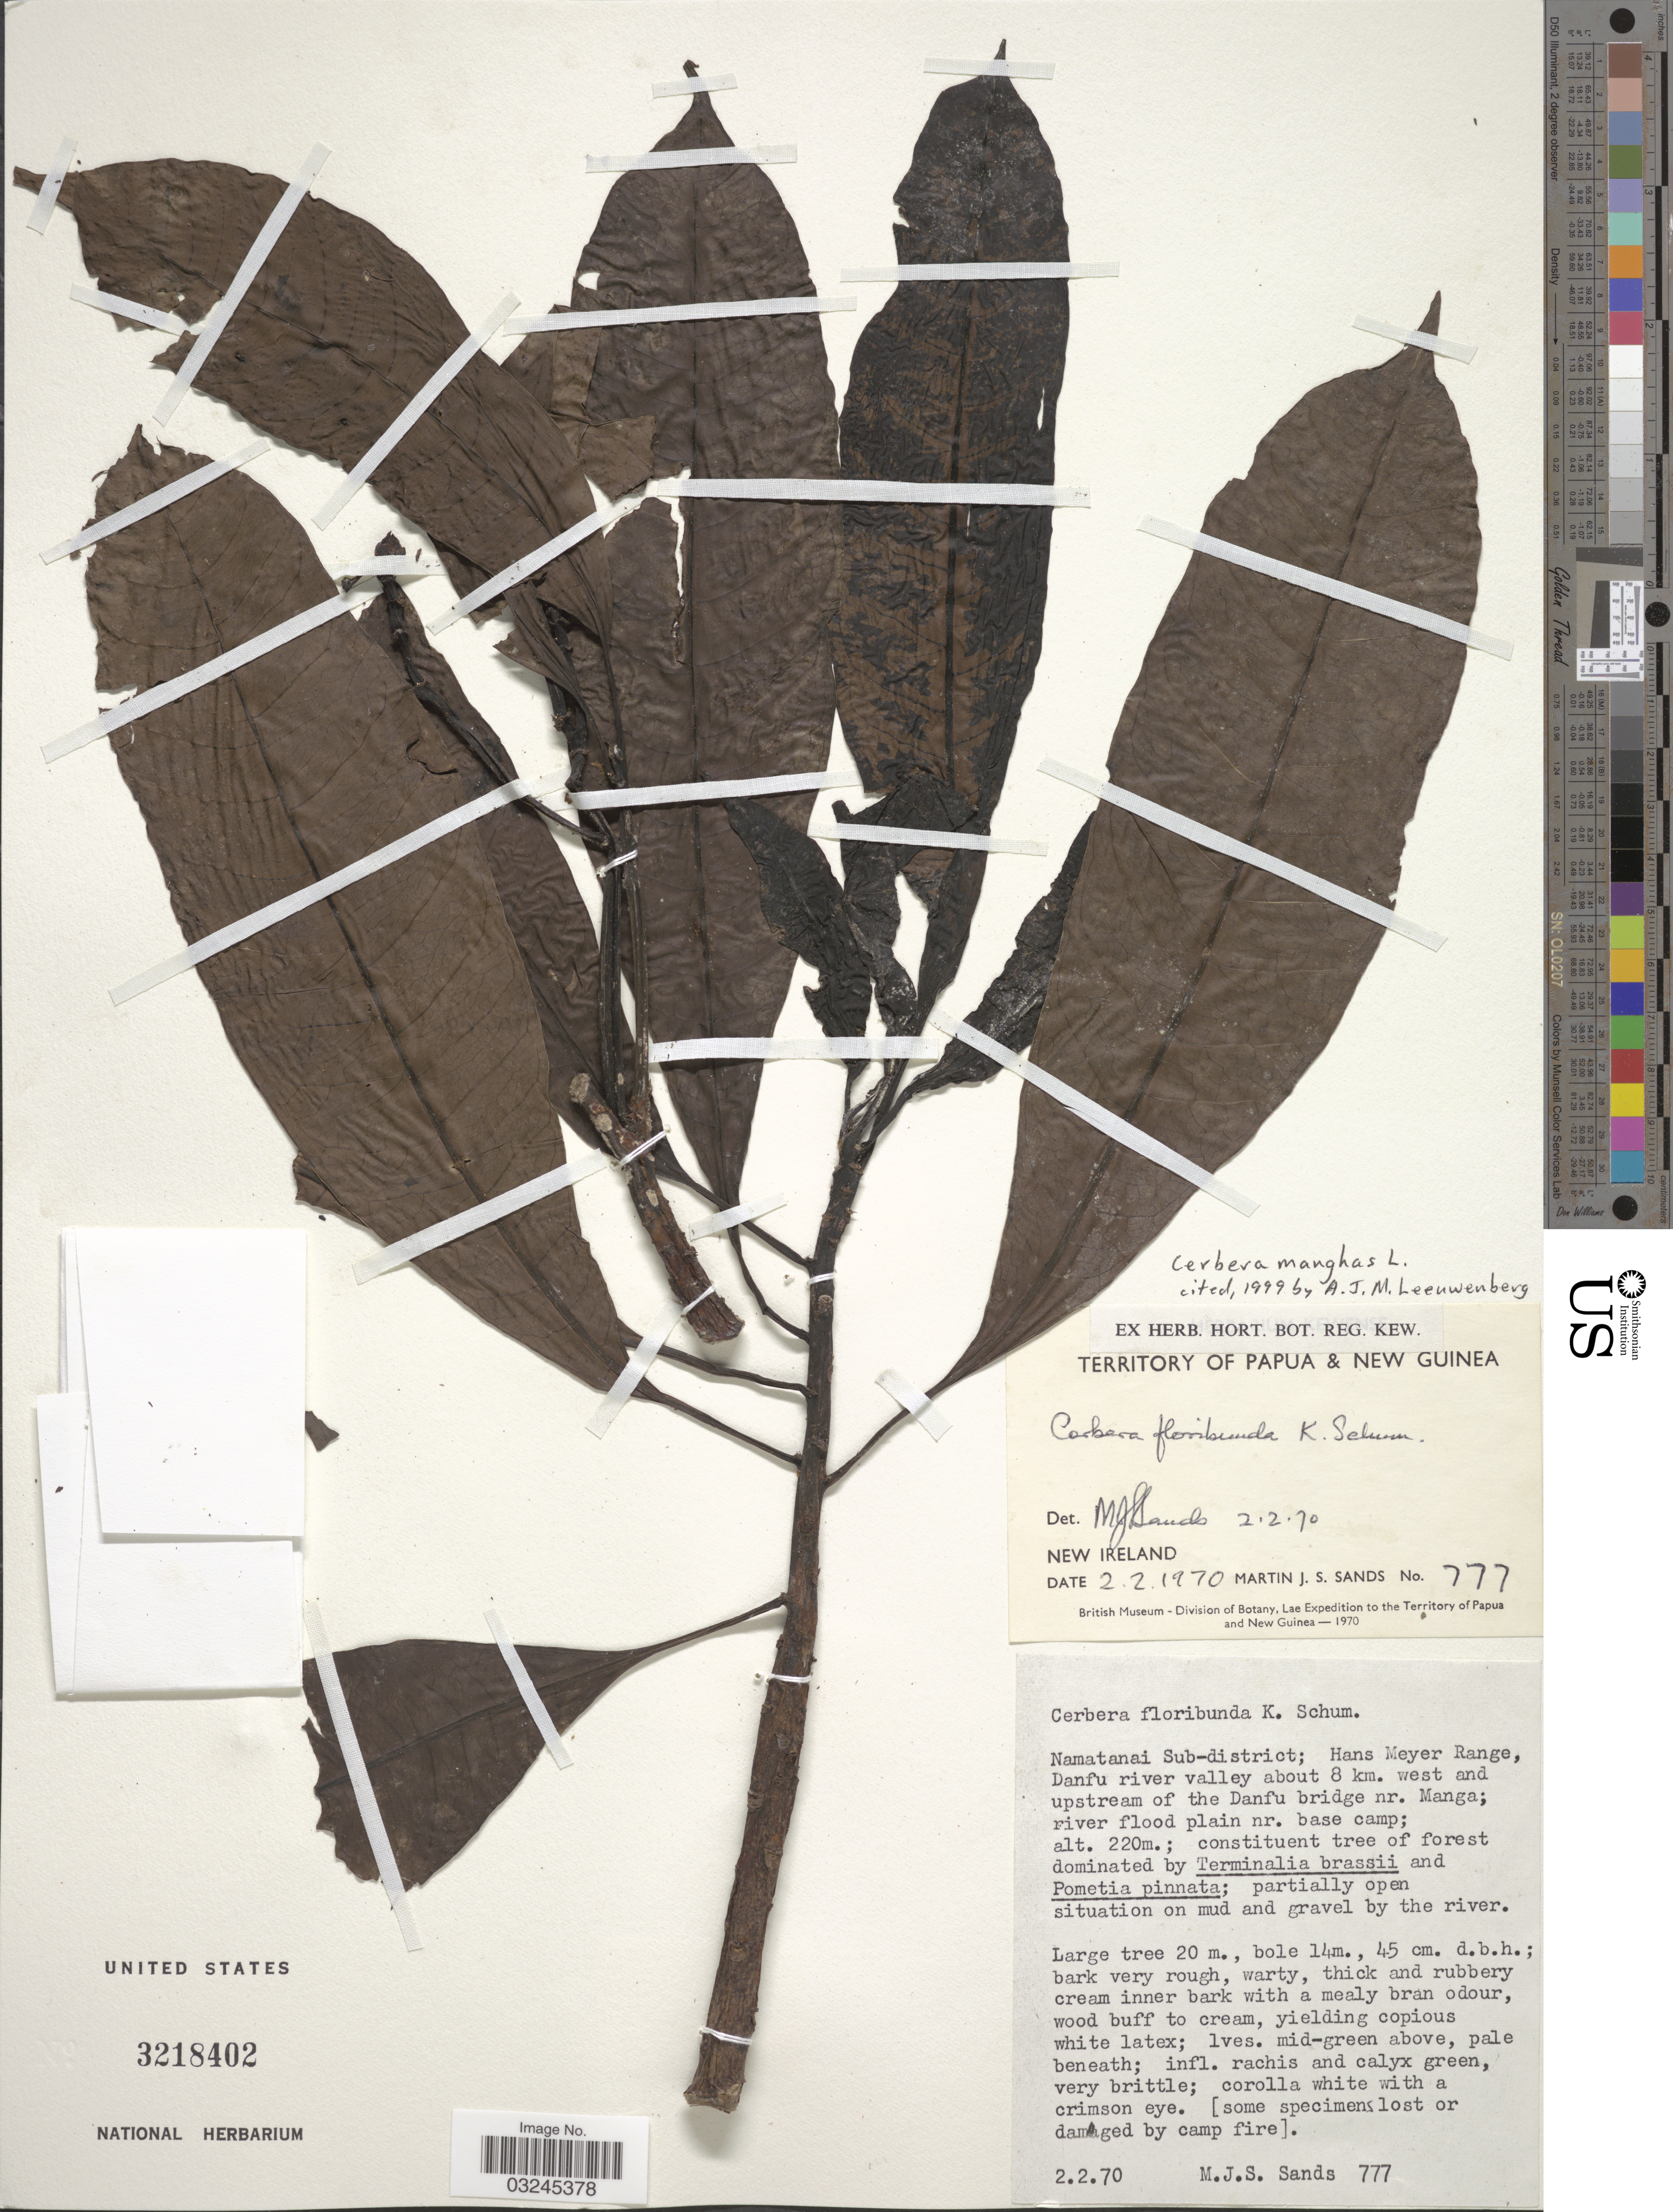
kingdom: Plantae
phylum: Tracheophyta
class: Magnoliopsida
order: Gentianales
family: Apocynaceae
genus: Cerbera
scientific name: Cerbera manghas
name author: L.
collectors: M. Sands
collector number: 777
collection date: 1970-02-02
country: Papua New Guinea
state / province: New Ireland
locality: Territory of Papua & New Guinea. Namatanai Sub-district; Hans Meyer Range, Danfu river valley about 8 km. west and upstream of the Danfu bridge nr. Manga; river flood plain nr. base camp.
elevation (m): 220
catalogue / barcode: US 3218402